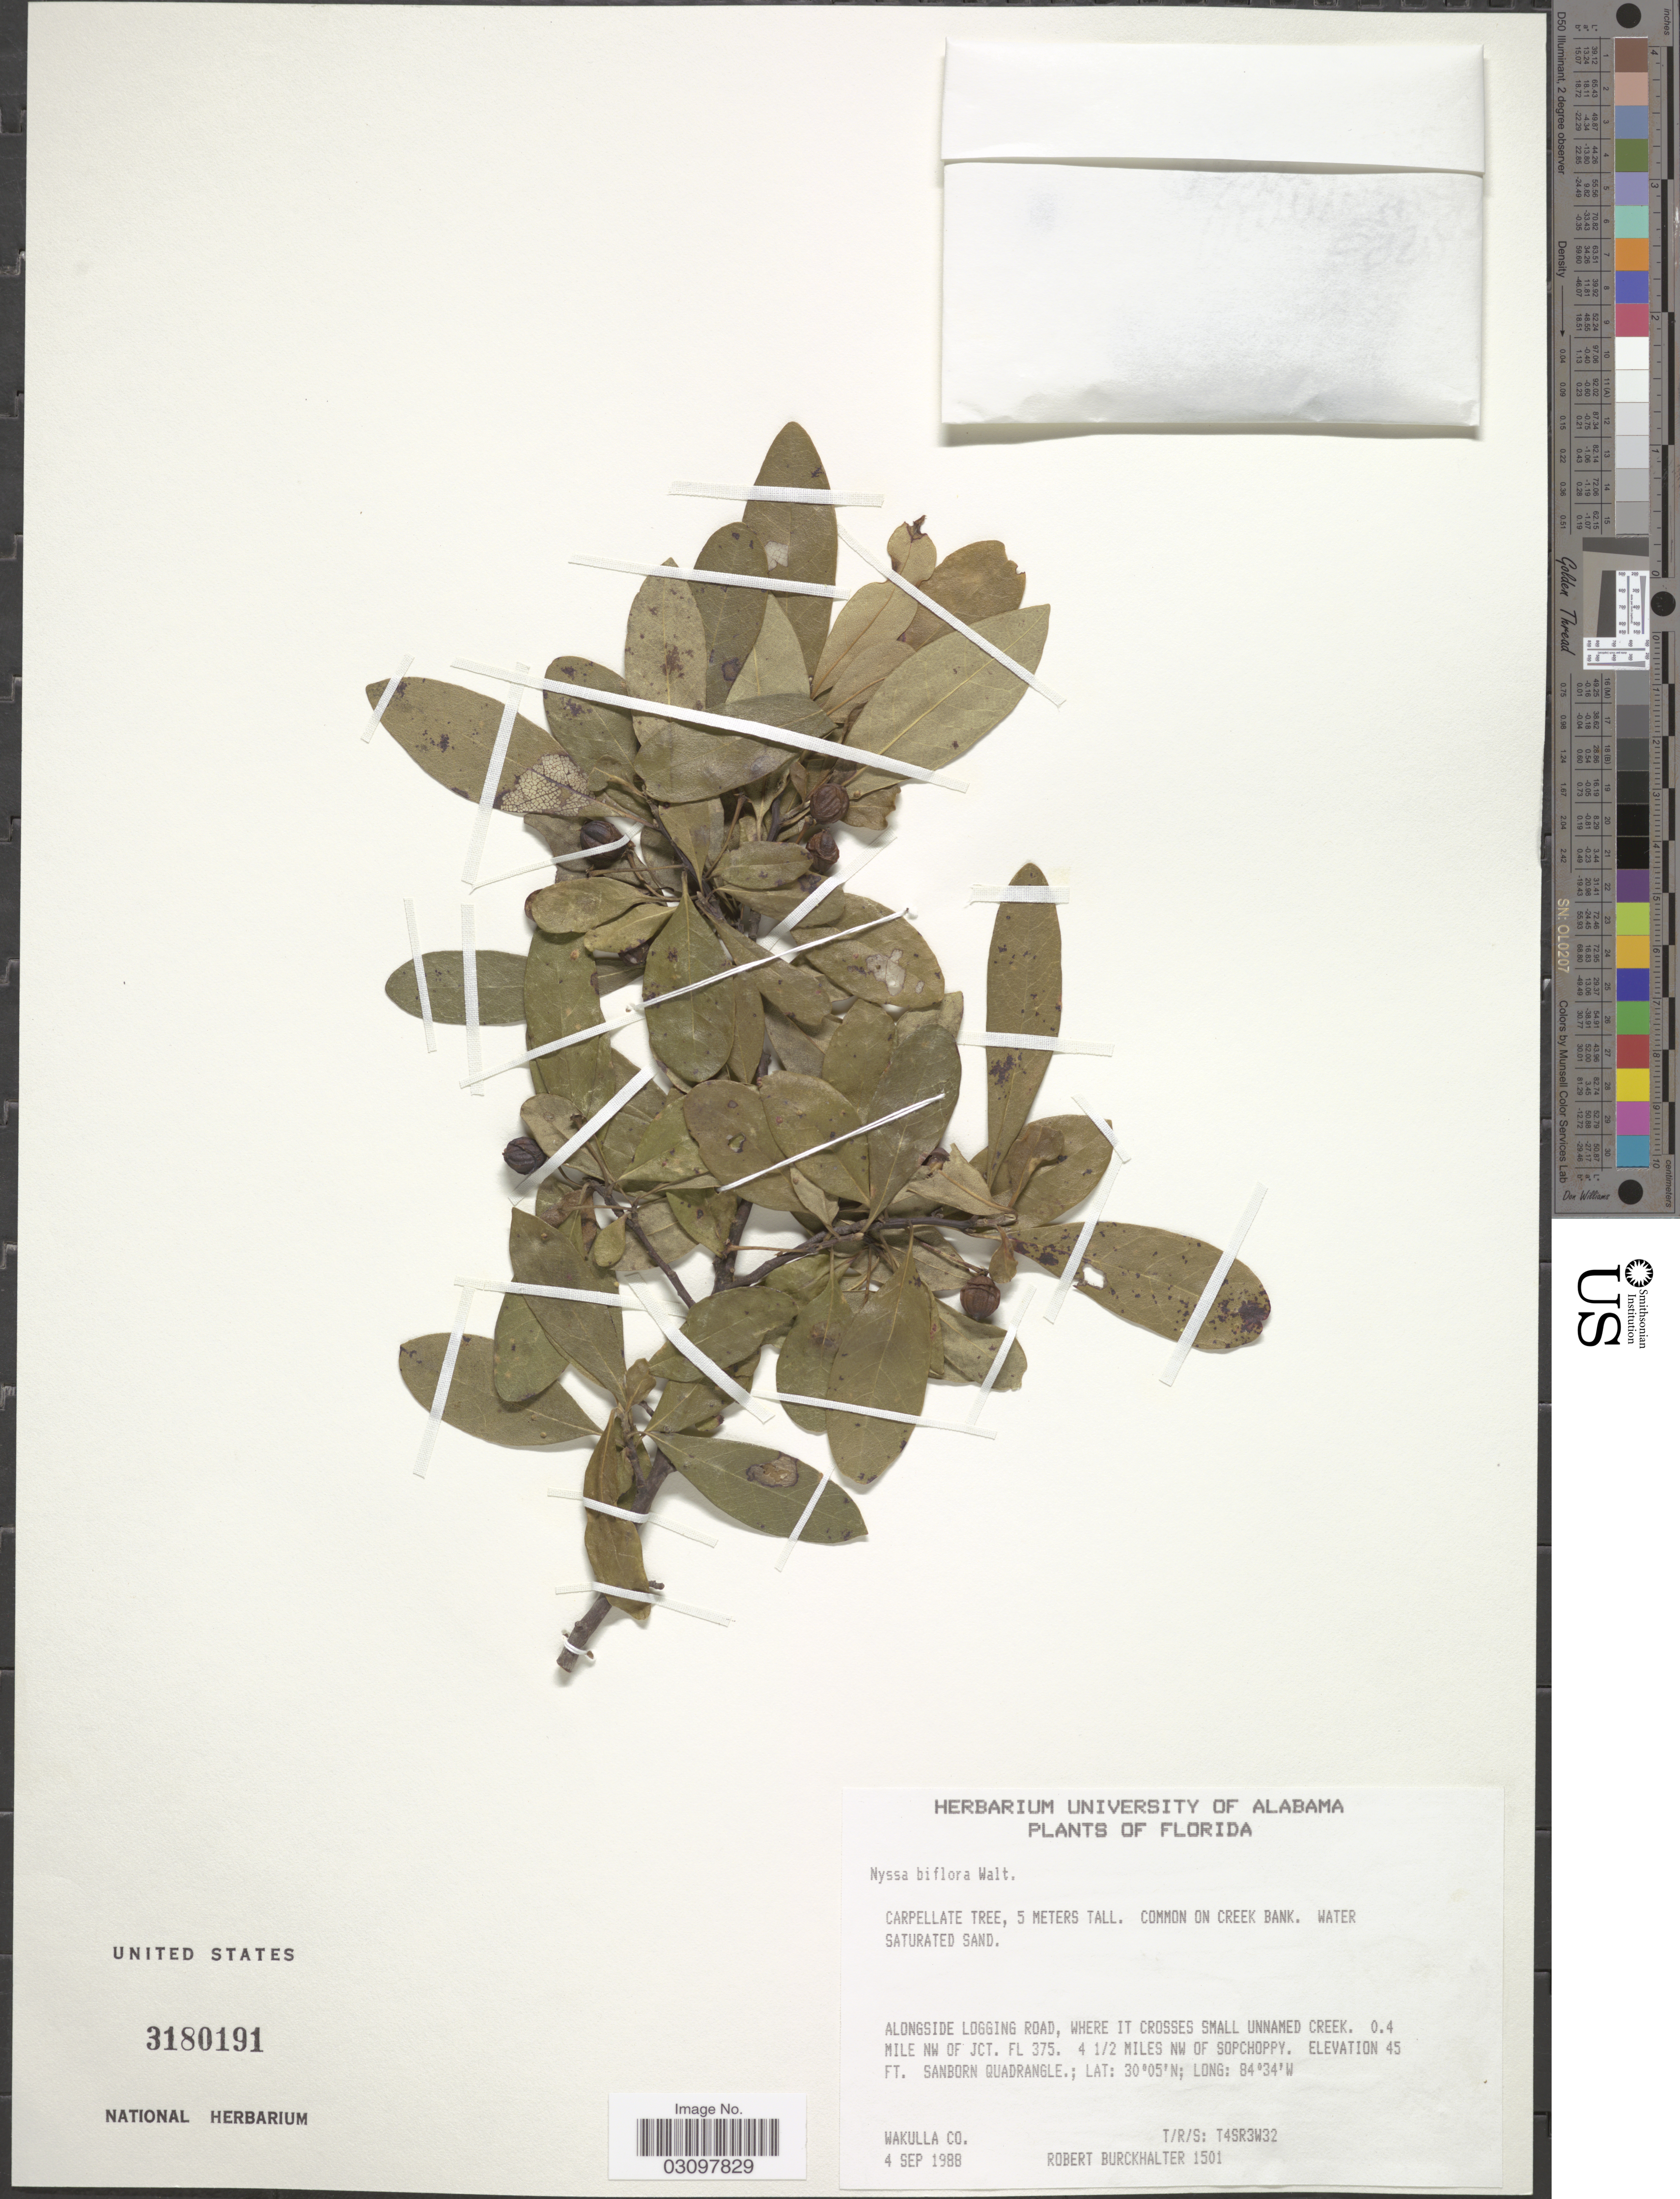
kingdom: Plantae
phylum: Tracheophyta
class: Magnoliopsida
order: Cornales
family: Nyssaceae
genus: Nyssa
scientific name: Nyssa biflora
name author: Walter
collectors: R. Burckhalter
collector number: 1501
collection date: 1988-09-04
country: United States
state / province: Florida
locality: Alongside logging road, where it crosses small unnamed creek. 0.4 mile NW of jct. FL 375. 4 ½ miles NW of Sopchoppy. Sanborn Quadrangle. Wakulla Co. T/R/S: T4SR3W32.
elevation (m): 14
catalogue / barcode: US 3180191